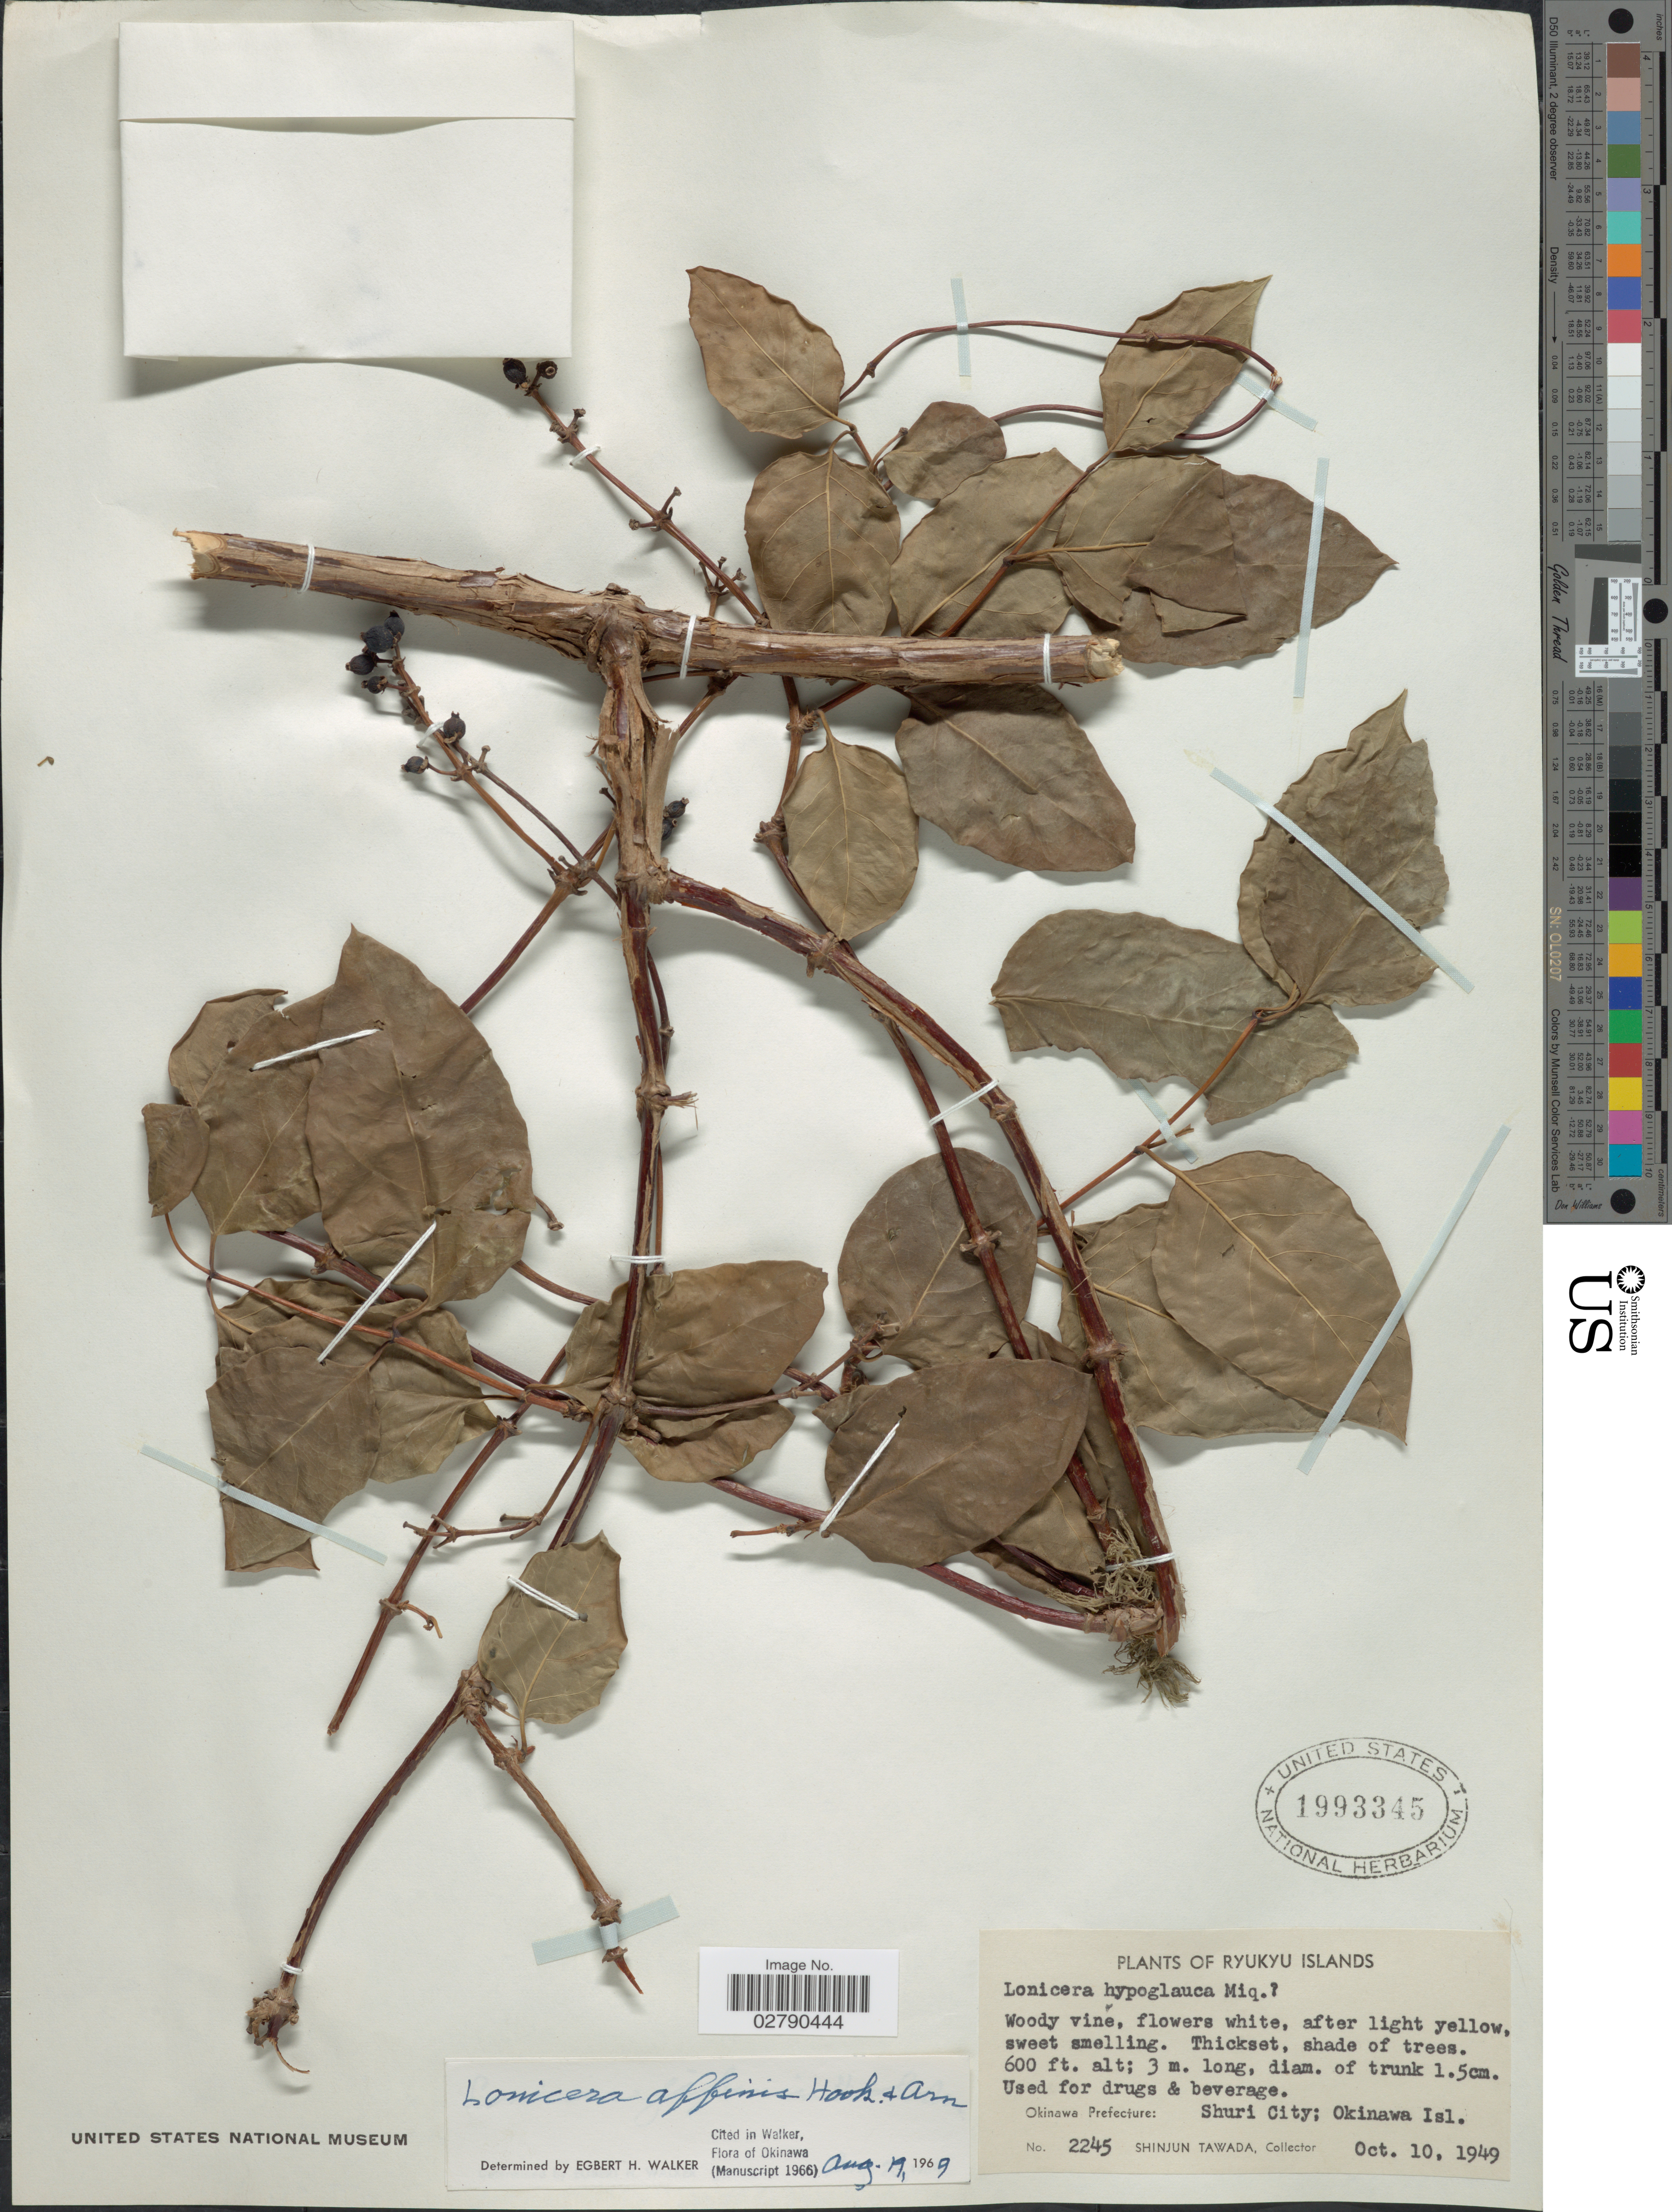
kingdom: Plantae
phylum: Tracheophyta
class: Magnoliopsida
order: Dipsacales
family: Caprifoliaceae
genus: Lonicera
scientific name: Lonicera affinis var. affinis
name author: Hook. & Arn.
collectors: S. Tawada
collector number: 2245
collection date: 1949-10-10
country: Japan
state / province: Okinawa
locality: Ryukyu Islands. Okinawa Prefecture: Shuri City; Okinawa Isl.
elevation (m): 183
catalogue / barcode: US 1993345